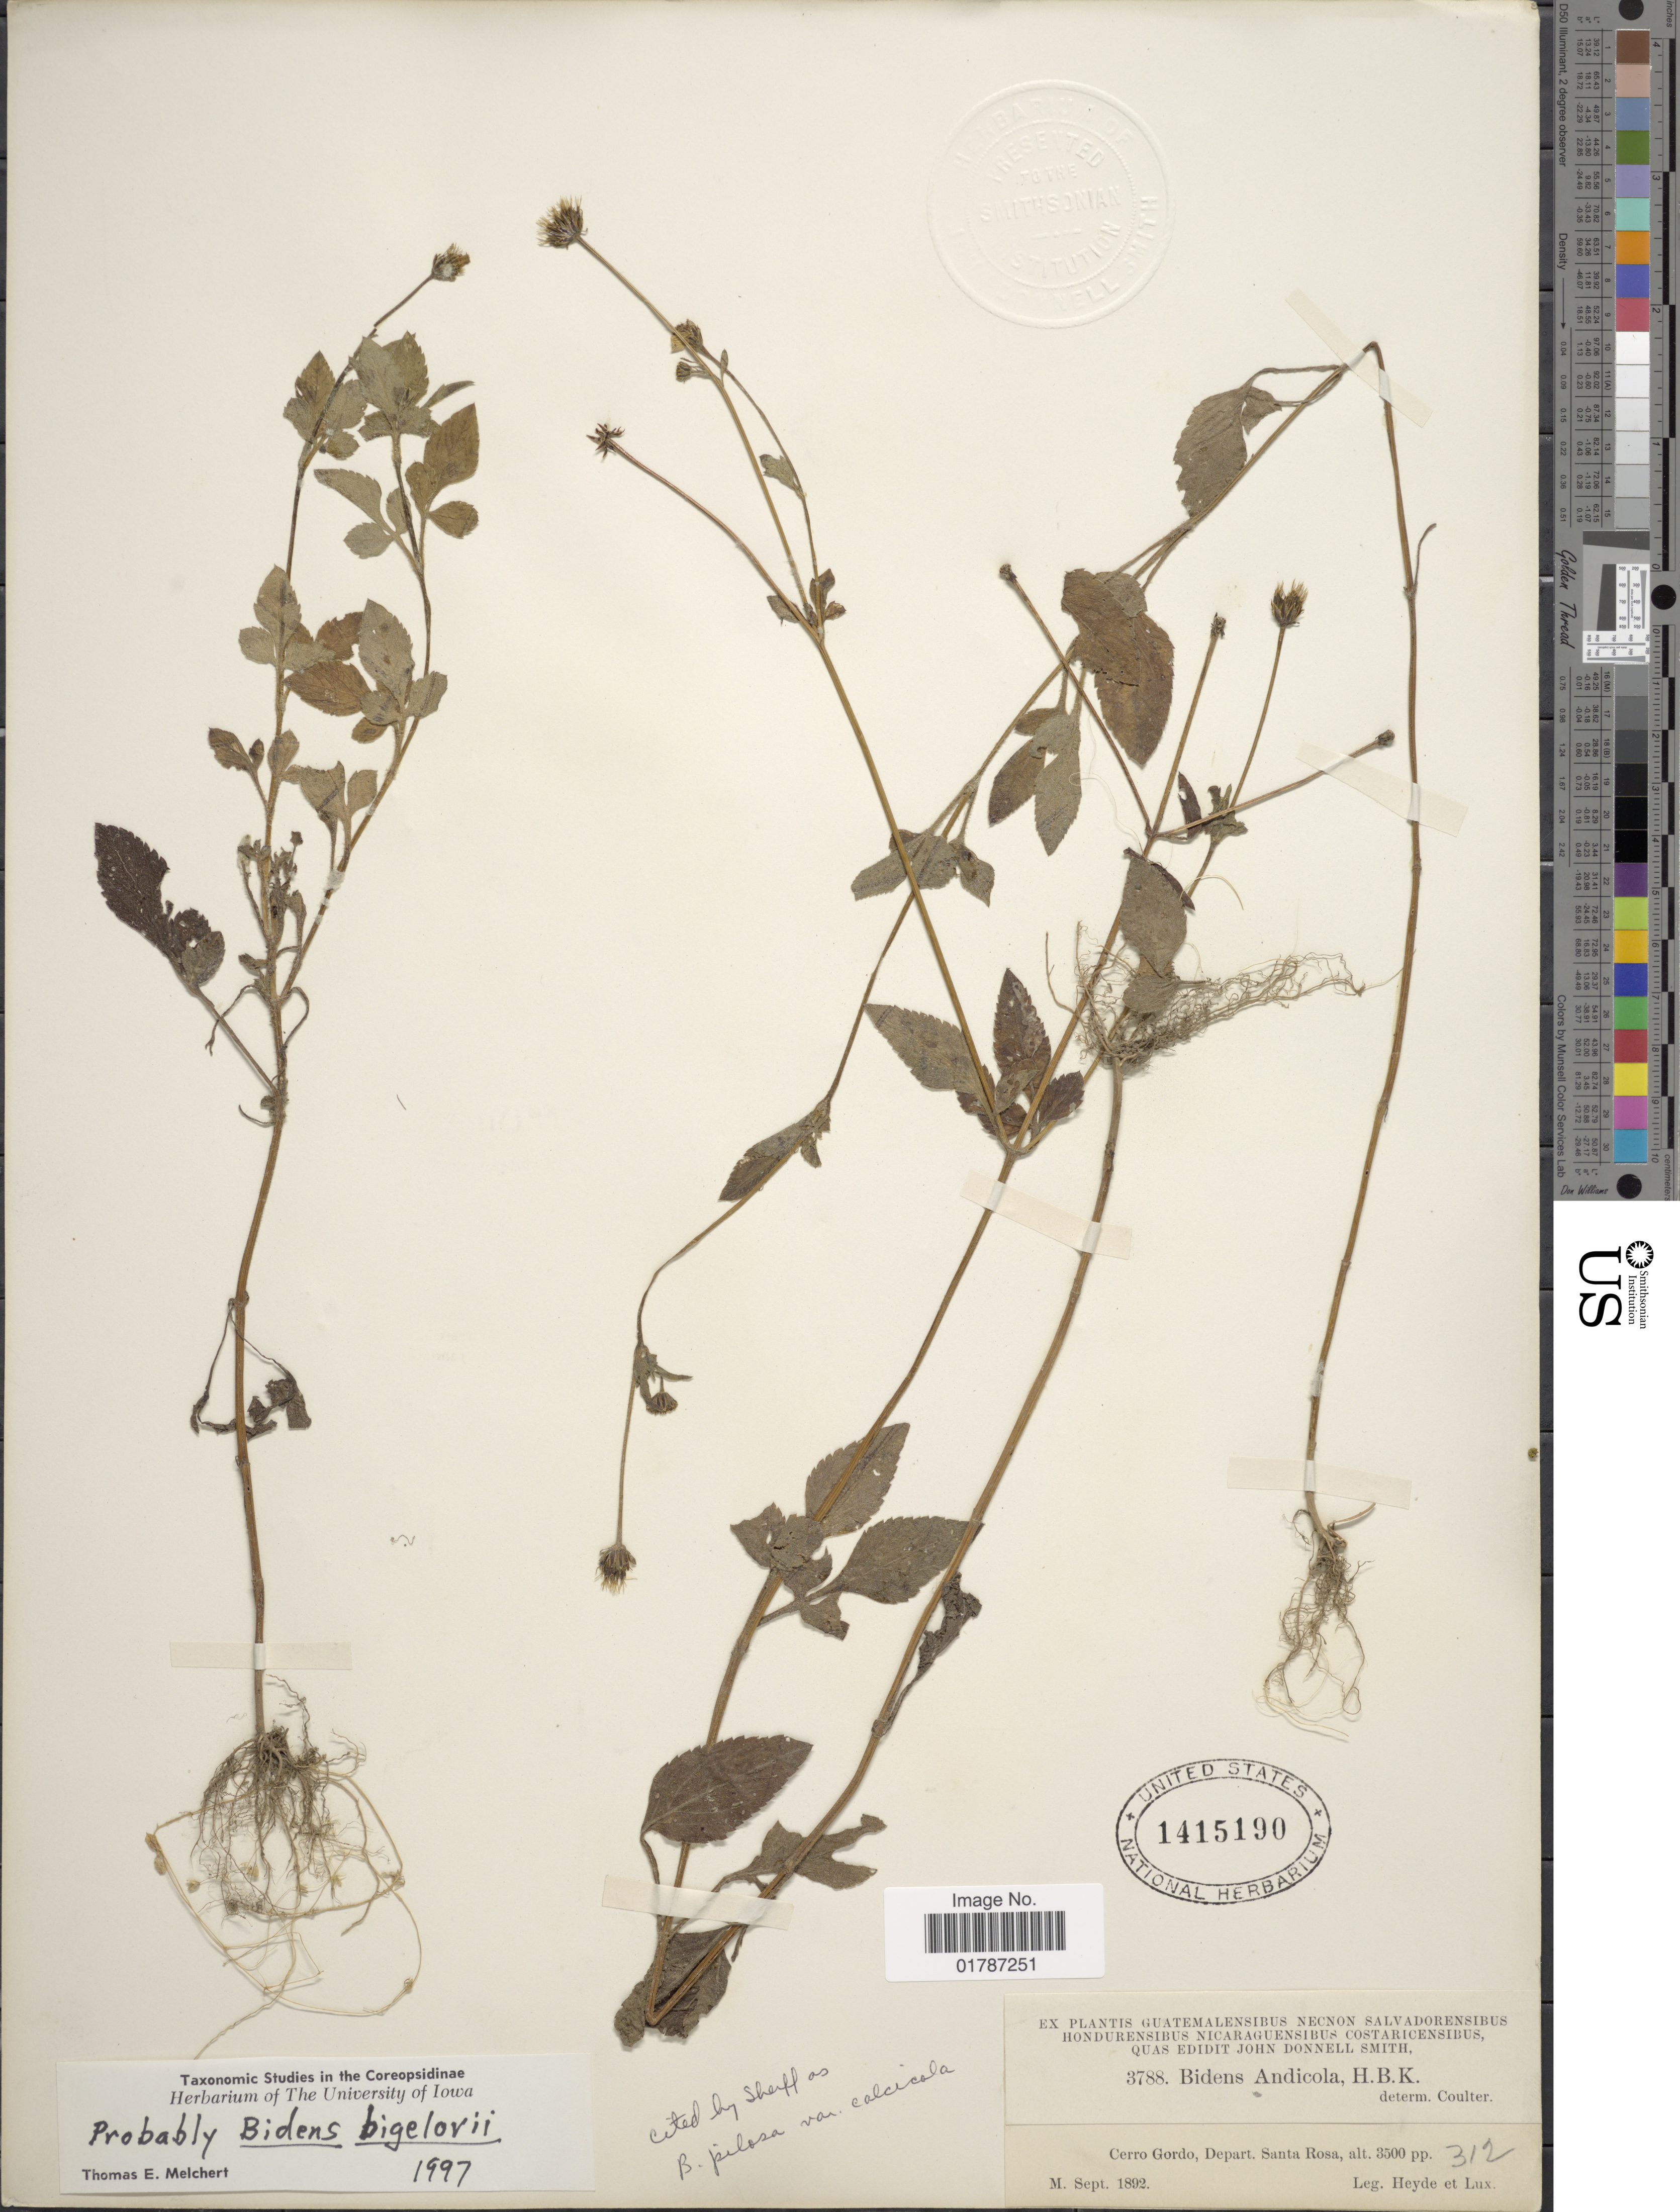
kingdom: Plantae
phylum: Tracheophyta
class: Magnoliopsida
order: Asterales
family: Asteraceae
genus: Bidens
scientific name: Bidens bigelovii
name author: A. Gray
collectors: Heyde & Lux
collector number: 312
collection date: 1892-09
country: Guatemala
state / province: Santa Rosa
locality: Cerro Gordo, Depart. Santa Rosa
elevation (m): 1067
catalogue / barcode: US 1415190